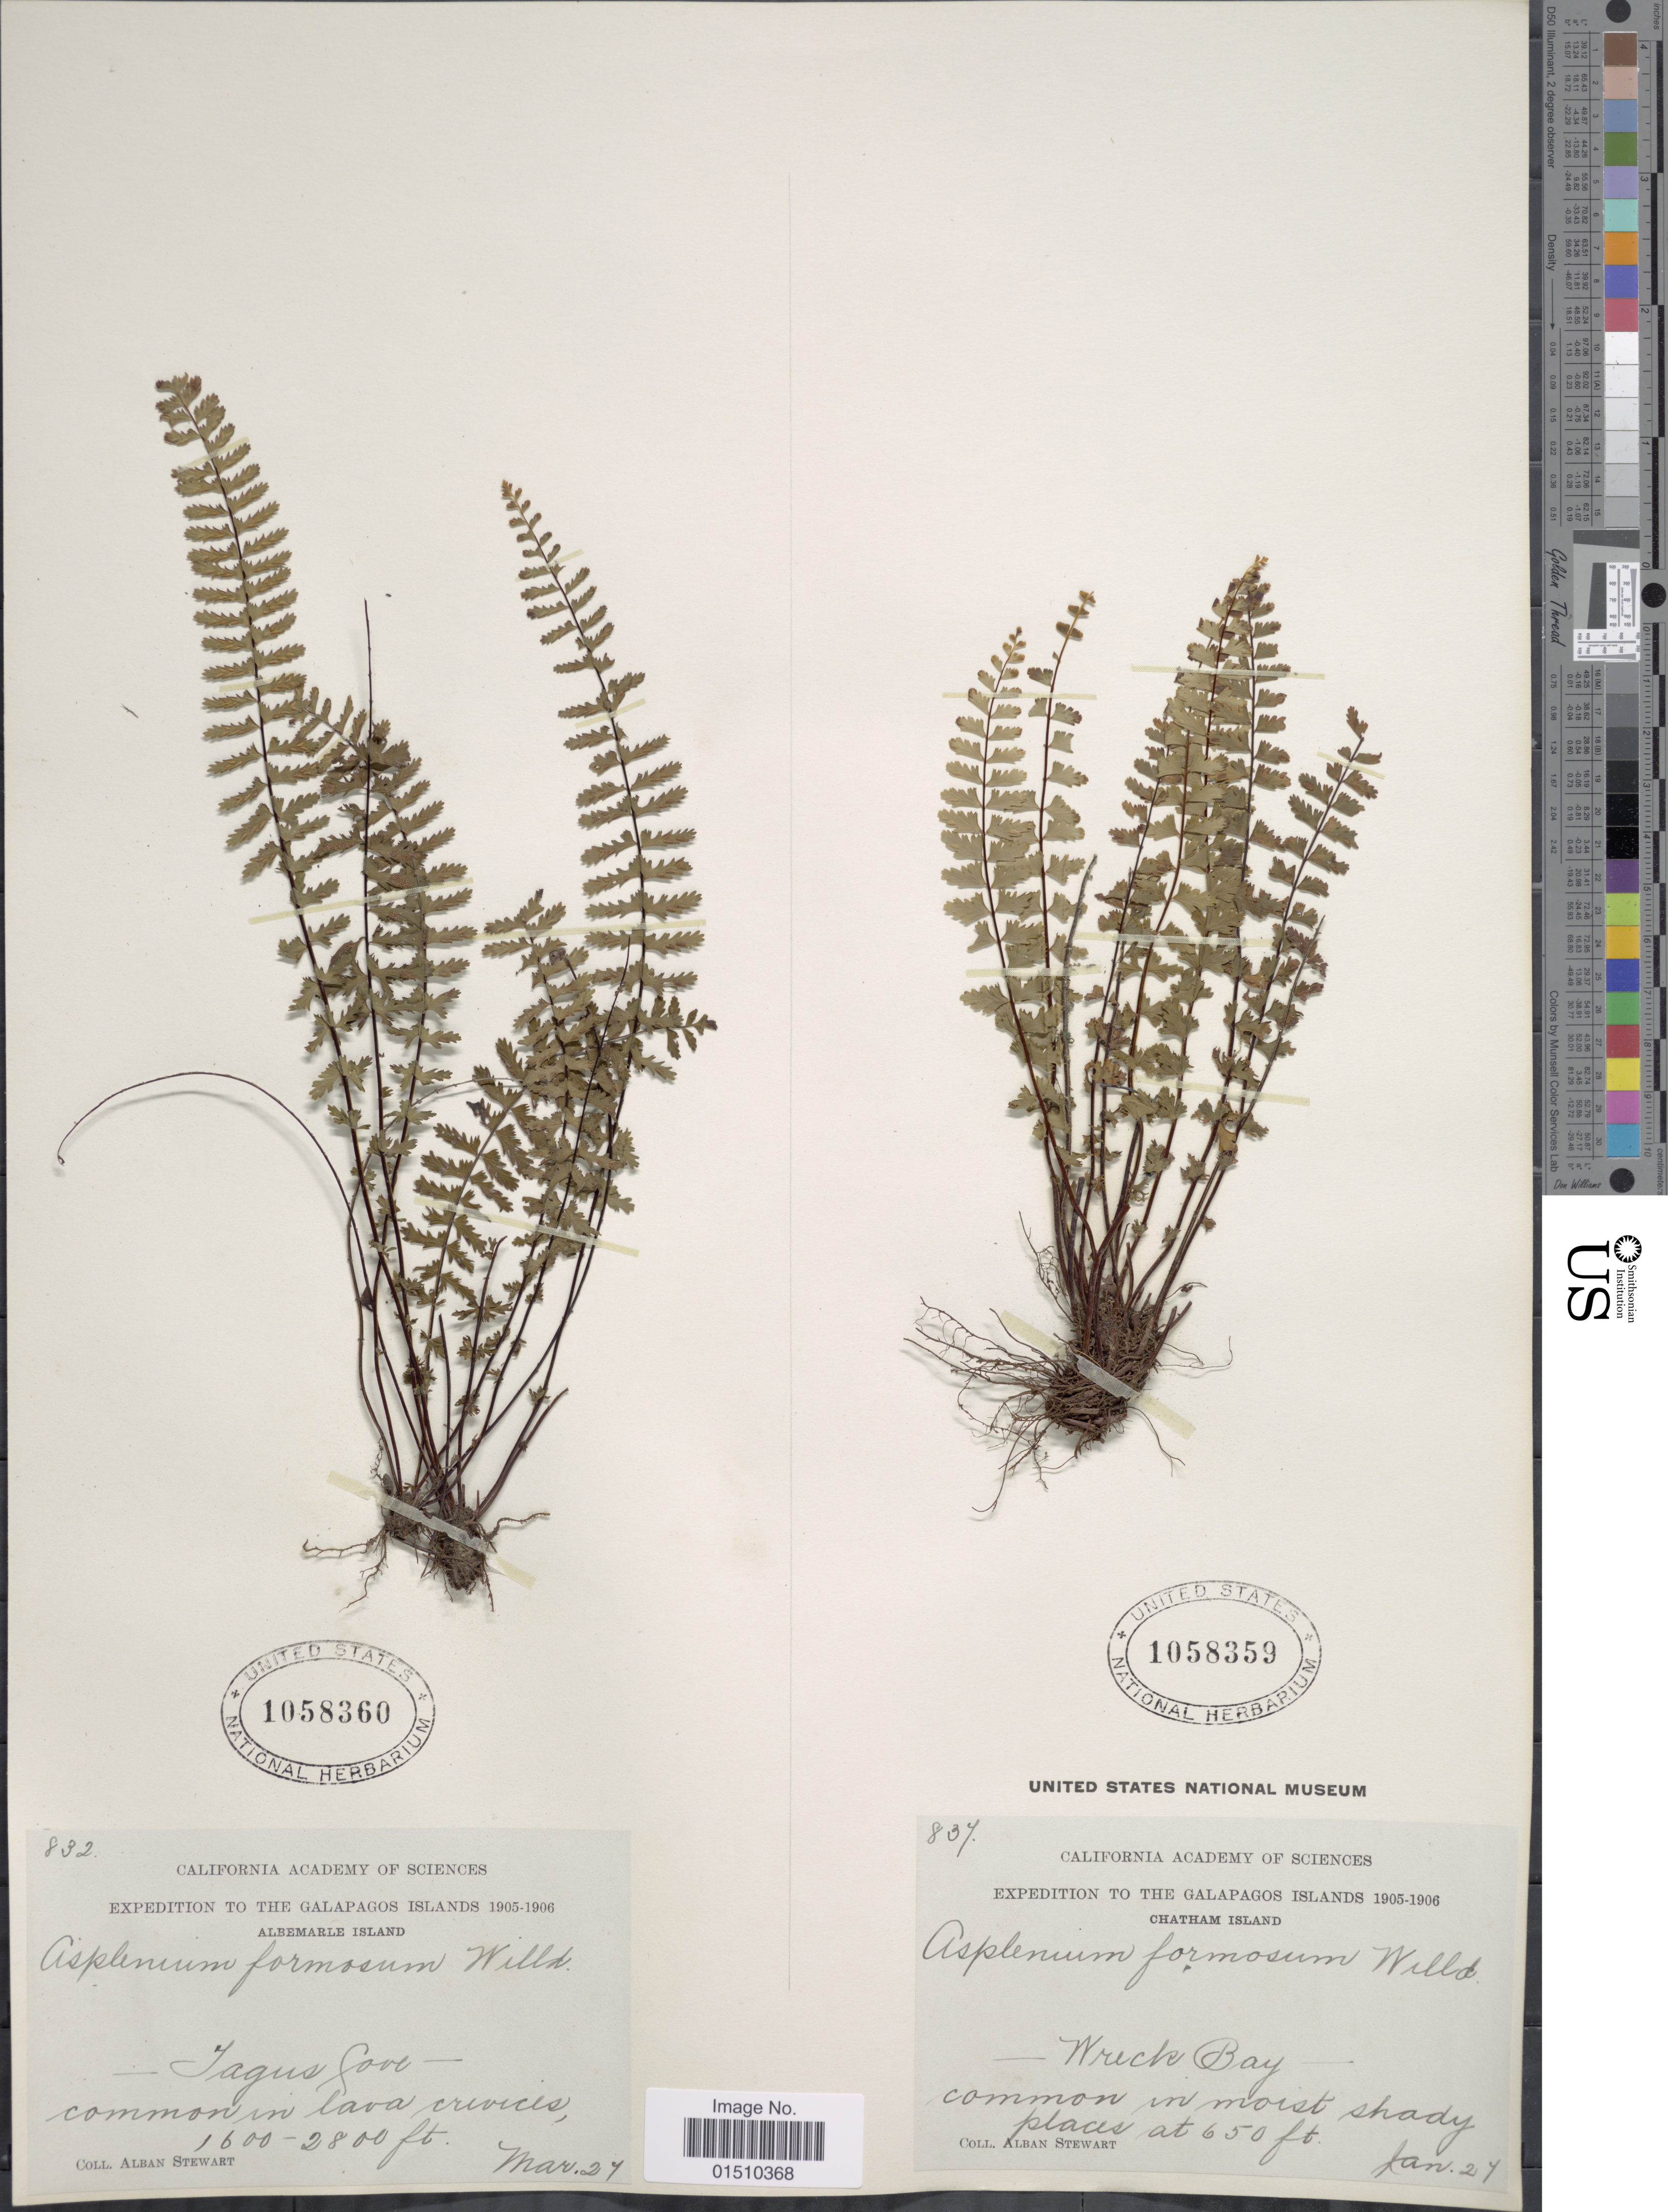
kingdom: Plantae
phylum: Tracheophyta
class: Polypodiopsida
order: Polypodiales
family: Aspleniaceae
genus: Asplenium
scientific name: Asplenium carolinum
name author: Maxon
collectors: A. Stewart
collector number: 837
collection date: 1905-01-27/1906-01-27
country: Ecuador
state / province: Colón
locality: Expedition to the Galapagos Islands, Chatham Island, Wreck Bay.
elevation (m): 198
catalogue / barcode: US 1058359-2